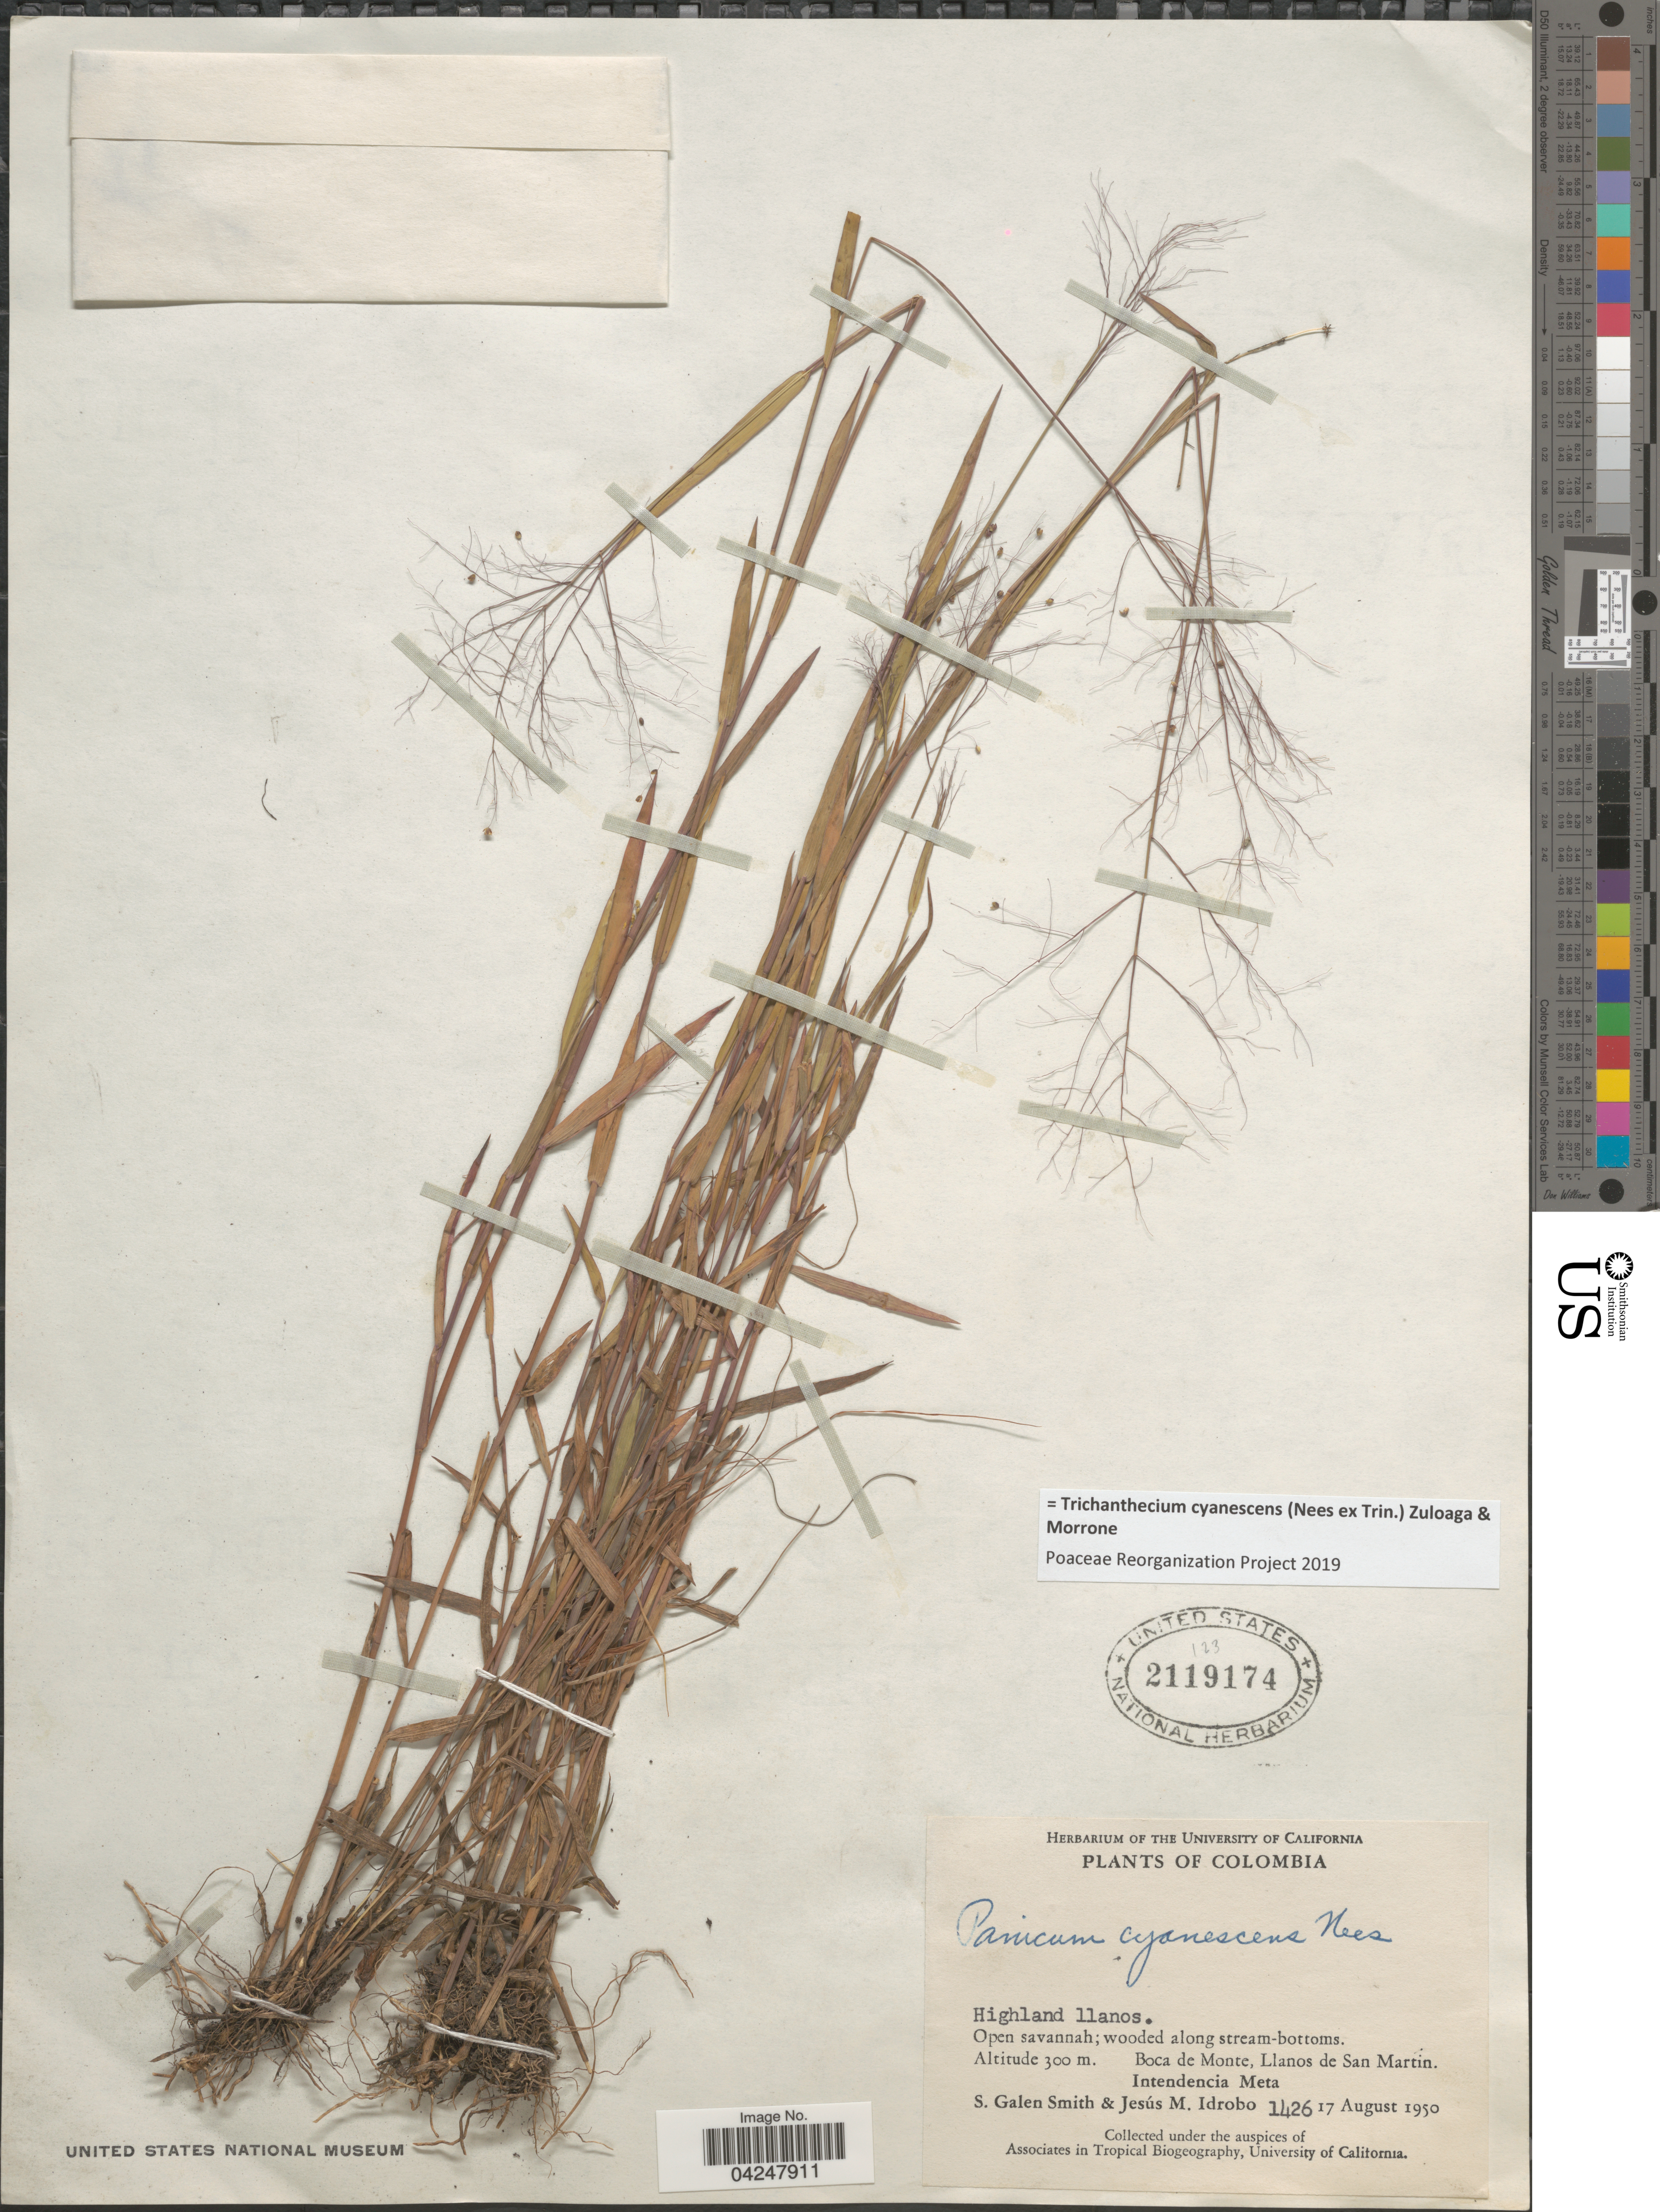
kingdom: Plantae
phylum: Tracheophyta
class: Liliopsida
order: Poales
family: Poaceae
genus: Trichanthecium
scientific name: Trichanthecium cyanescens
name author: (Nees ex Trin.) Zuloaga & Morrone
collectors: S. G. Smith & J. M. Idrobo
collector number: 1426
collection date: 1950-08-17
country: Colombia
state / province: Meta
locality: Boca de Monte, Llanos de San Martin. Intendencia Meta.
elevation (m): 300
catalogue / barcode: US 2119174